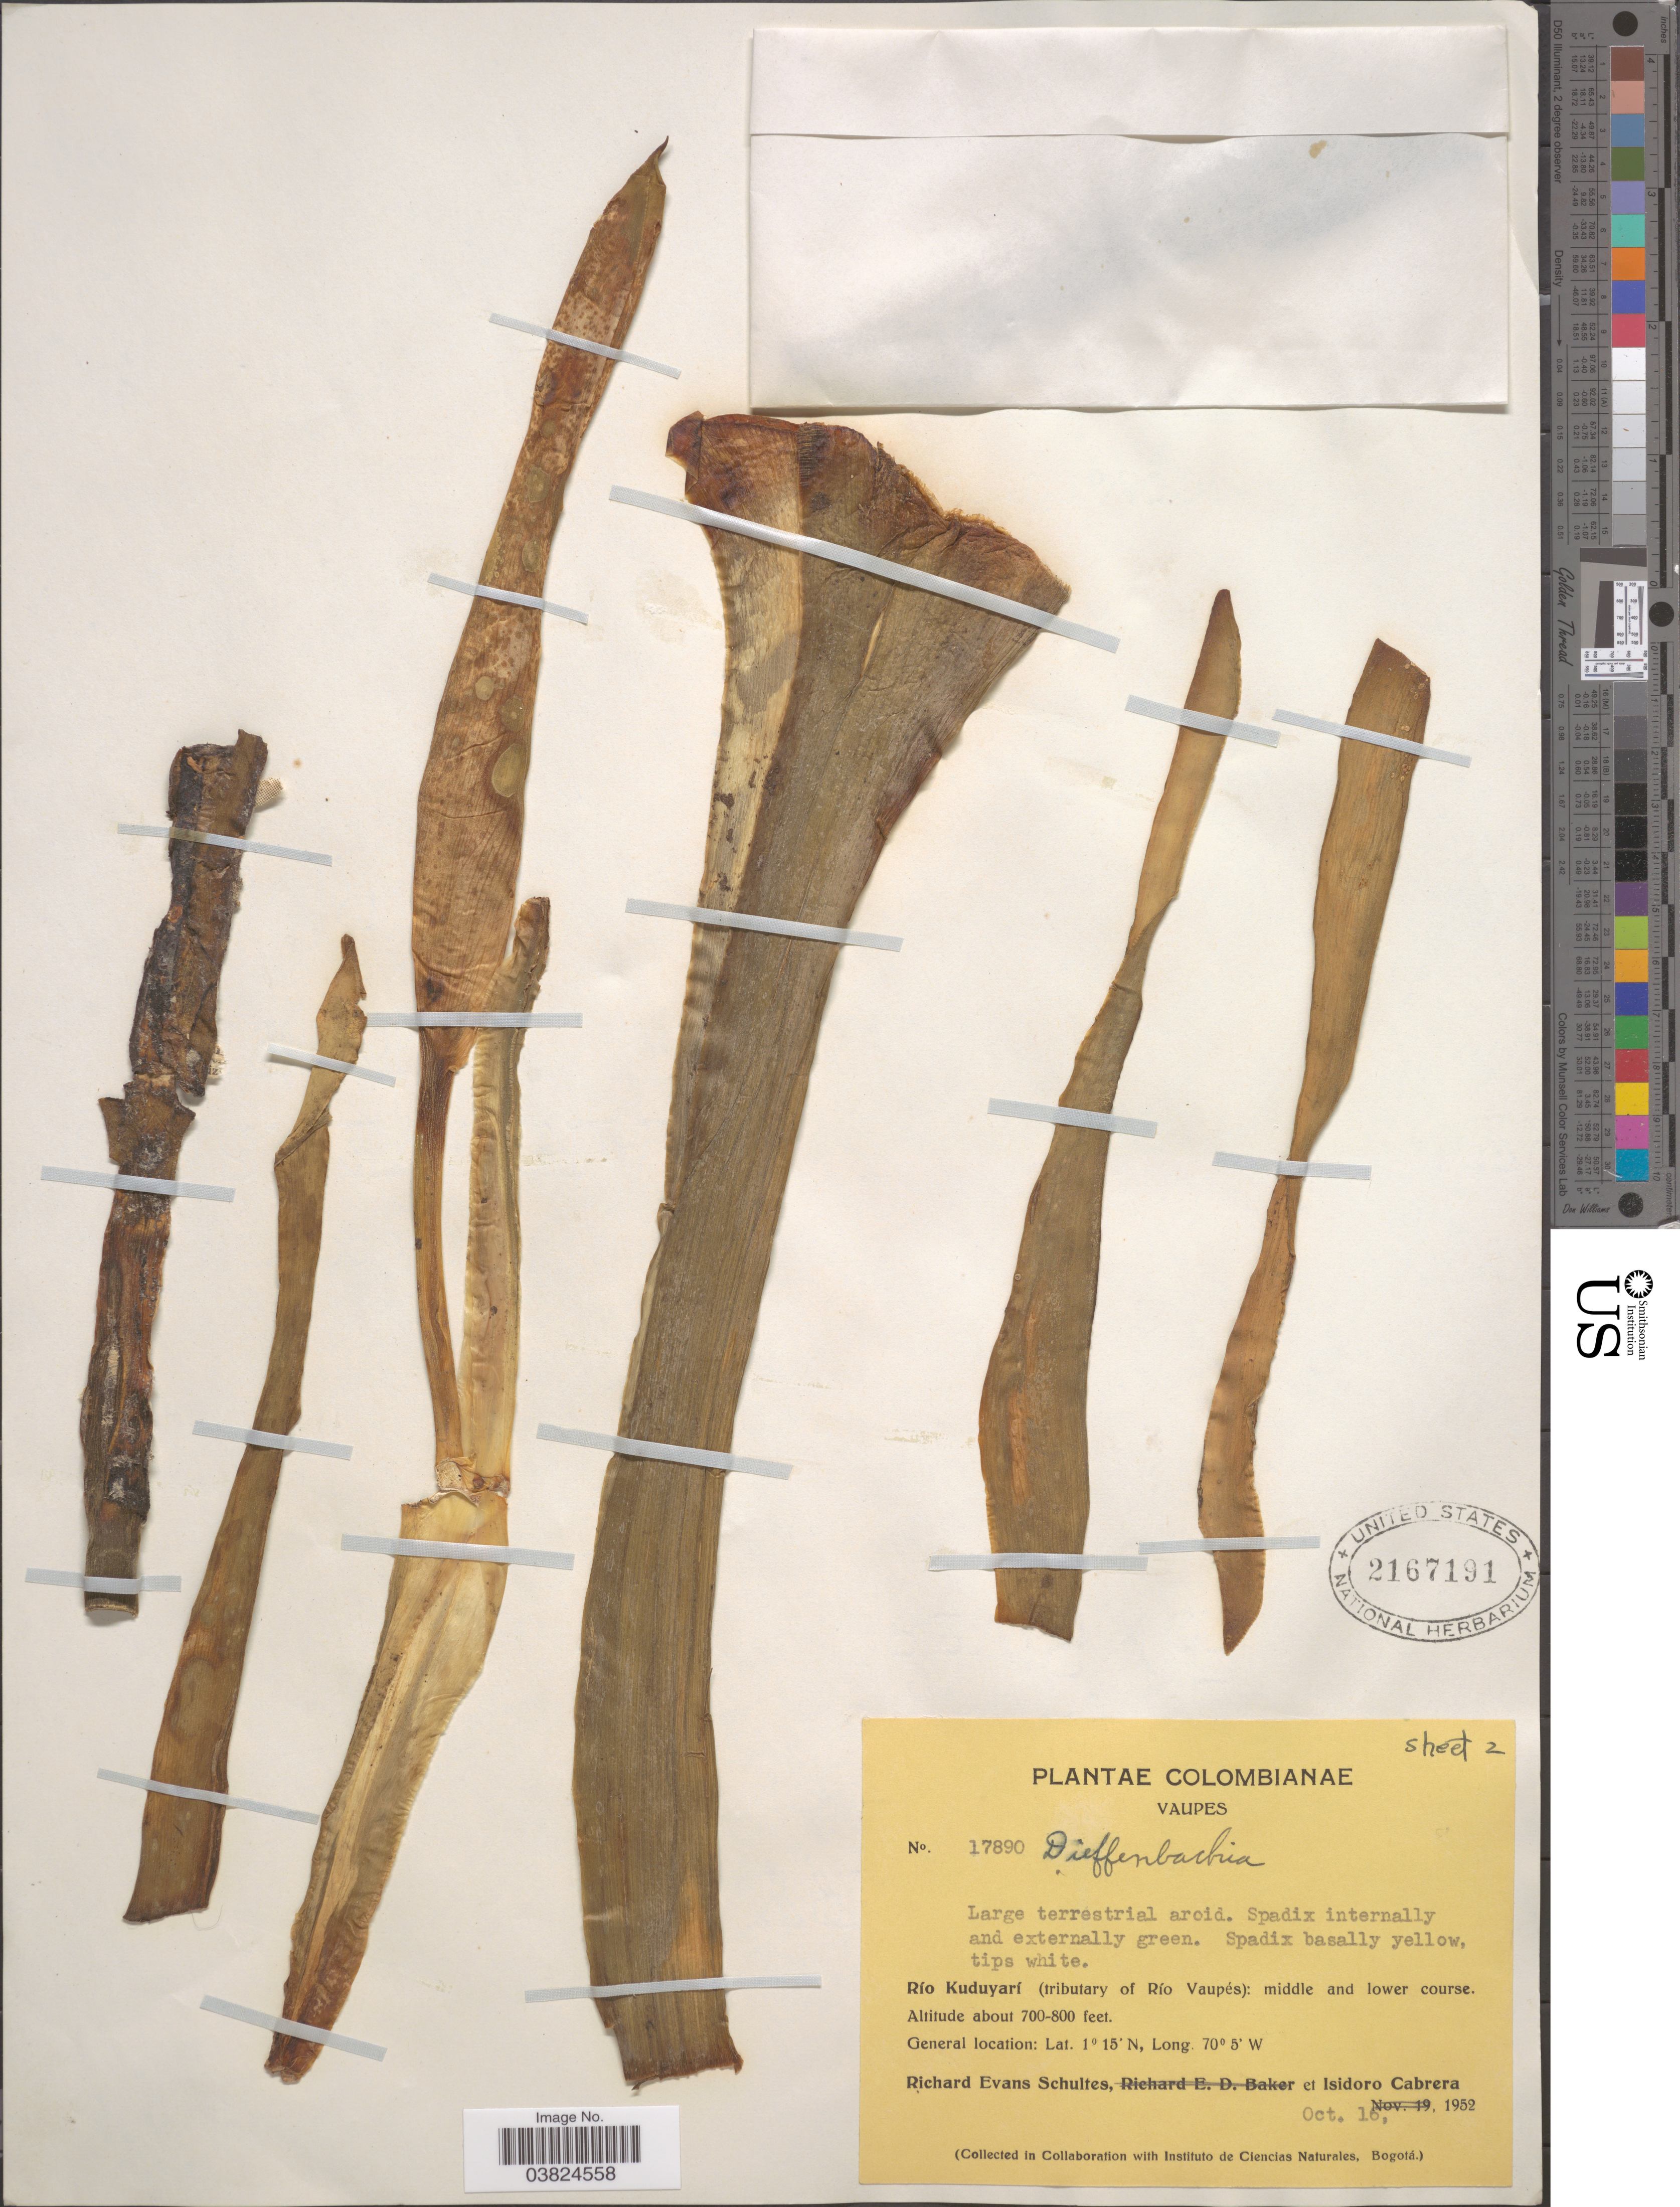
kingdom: Plantae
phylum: Tracheophyta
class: Liliopsida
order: Alismatales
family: Araceae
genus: Dieffenbachia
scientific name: Dieffenbachia maculata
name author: (Lodd.) G. Don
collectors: R. E. Schultes & I. Cabrera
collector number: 17890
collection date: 1952-10-16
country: Colombia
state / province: Vaupés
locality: Río Kuduyarí (tributary of Río Vaupés): middle and lower course.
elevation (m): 213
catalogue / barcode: US 2167191